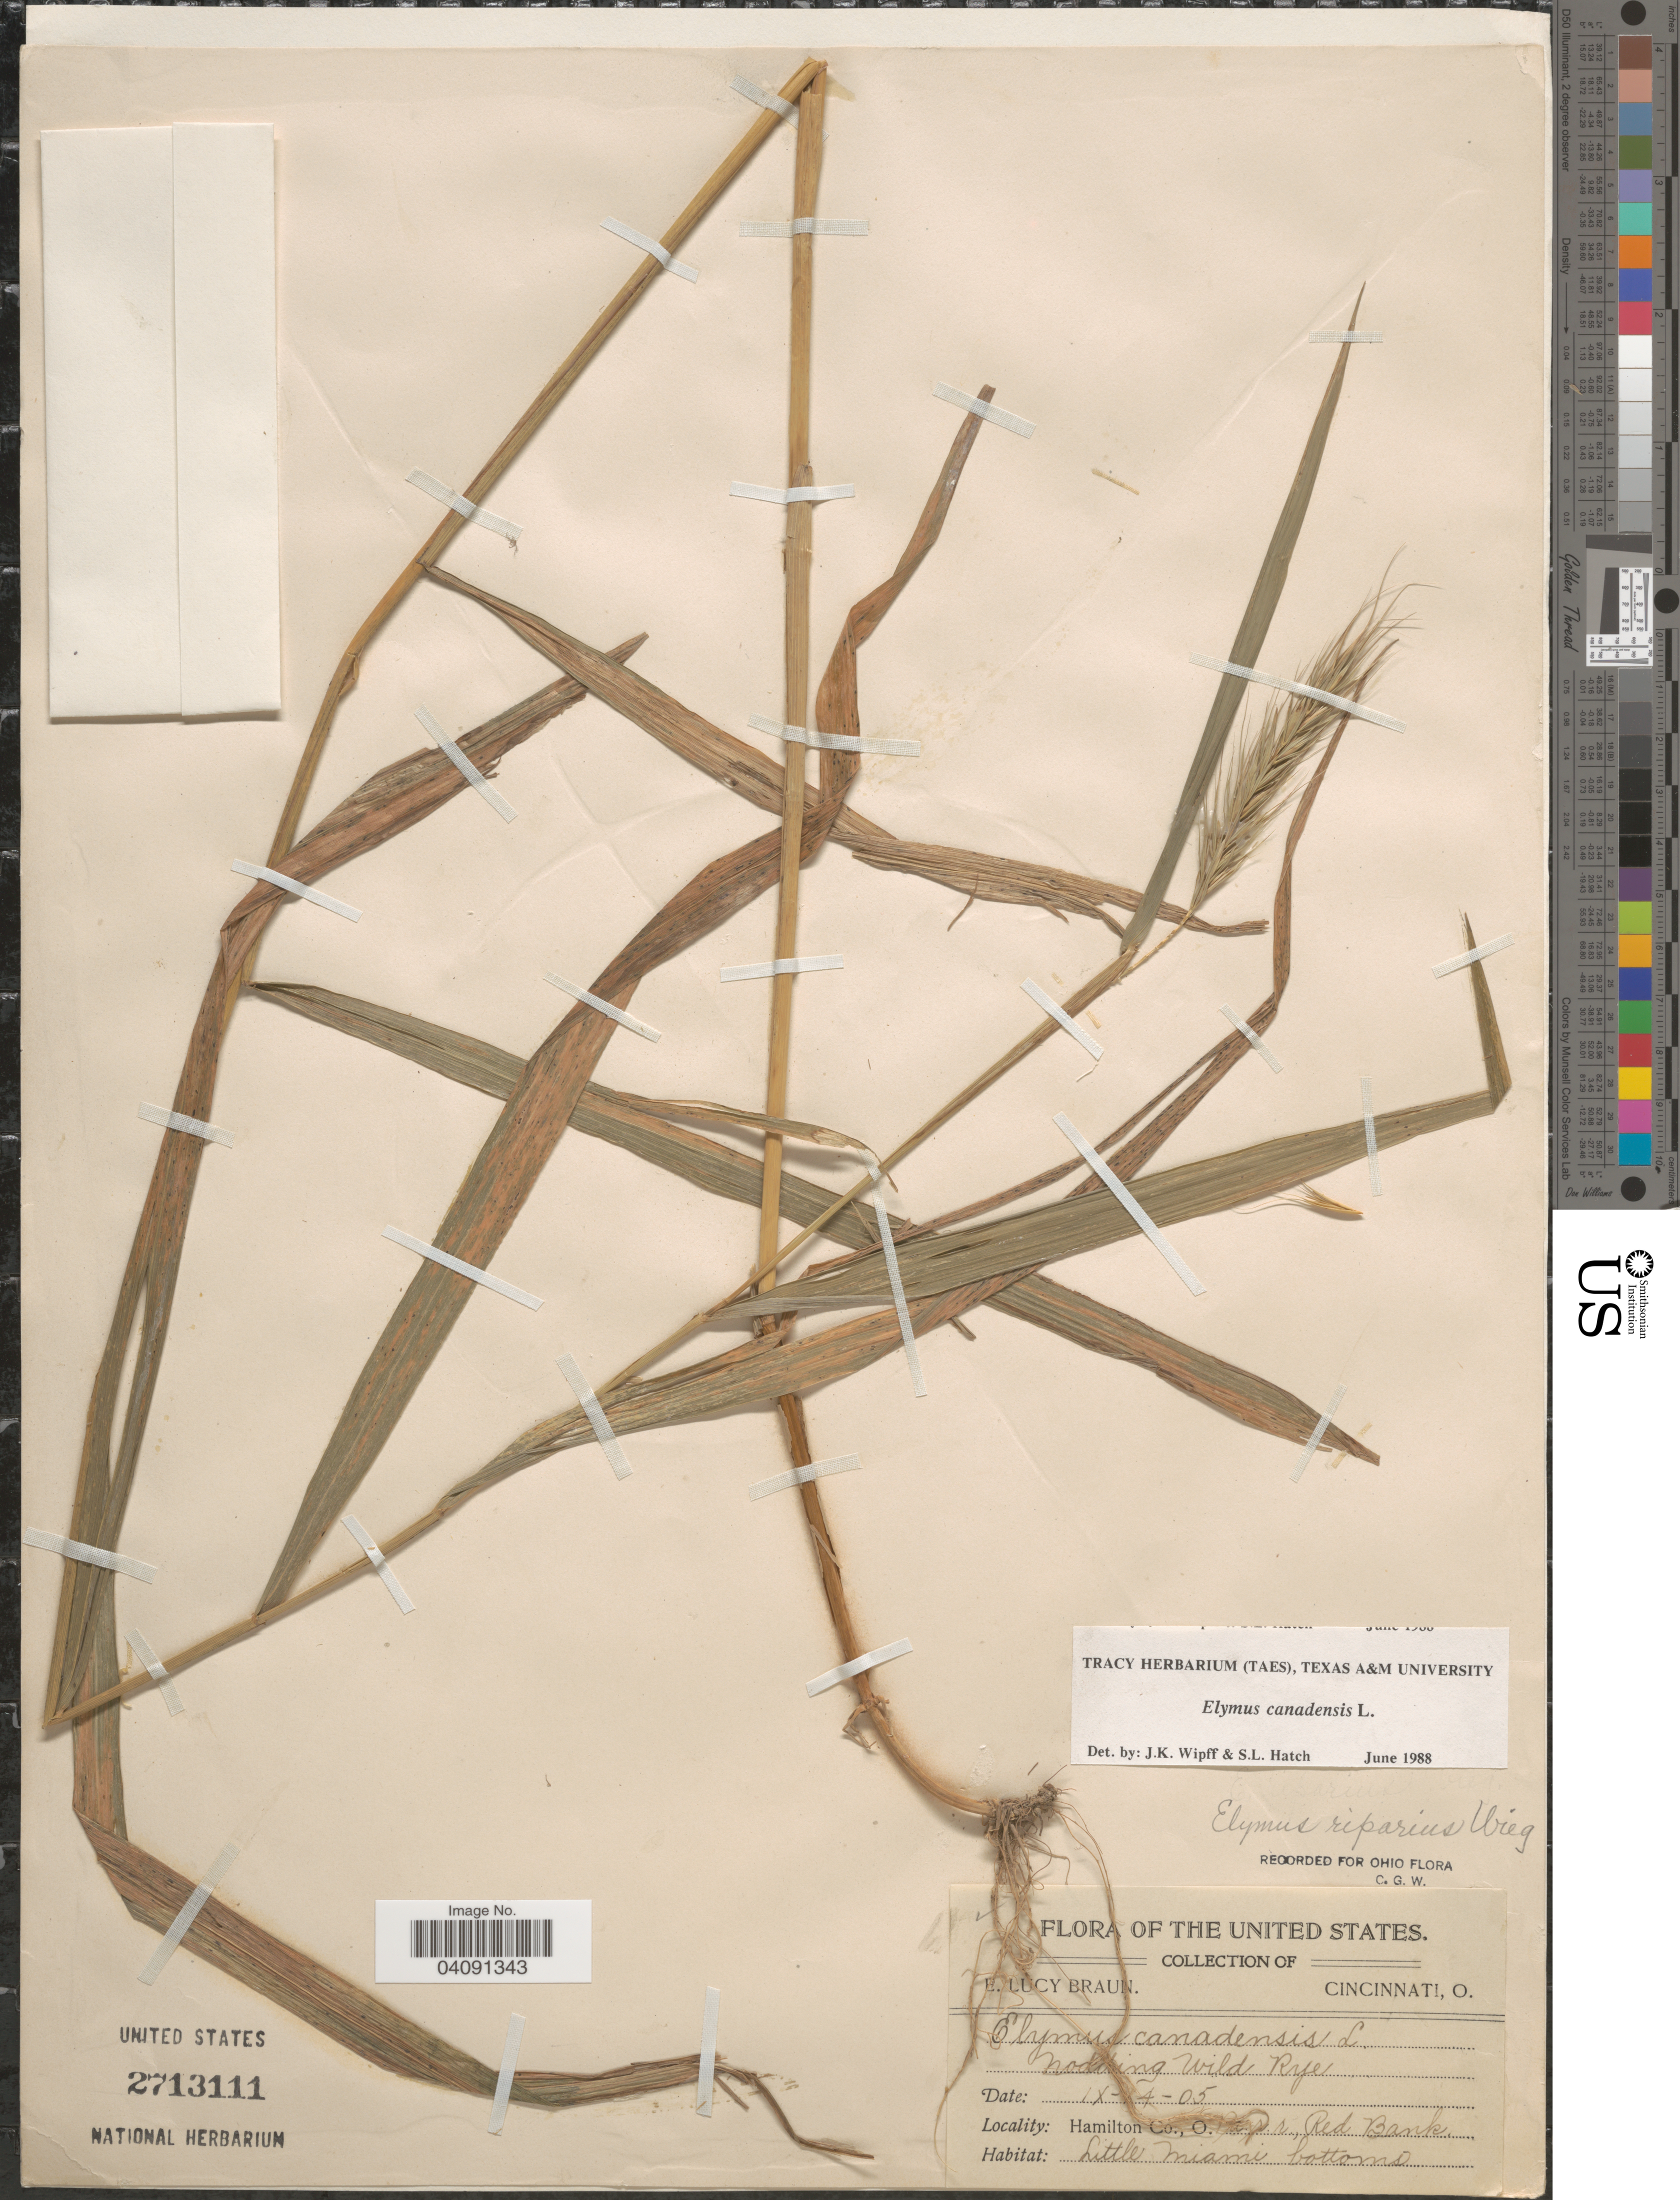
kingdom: Plantae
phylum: Tracheophyta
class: Liliopsida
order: Poales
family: Poaceae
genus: Elymus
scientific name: Elymus canadensis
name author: L.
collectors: E. L. Braun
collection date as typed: IX-!4-05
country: United States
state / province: Ohio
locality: Hamilton Co. Pa r.r., Red Bank. Little Miami bottoms.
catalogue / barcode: US 2713111